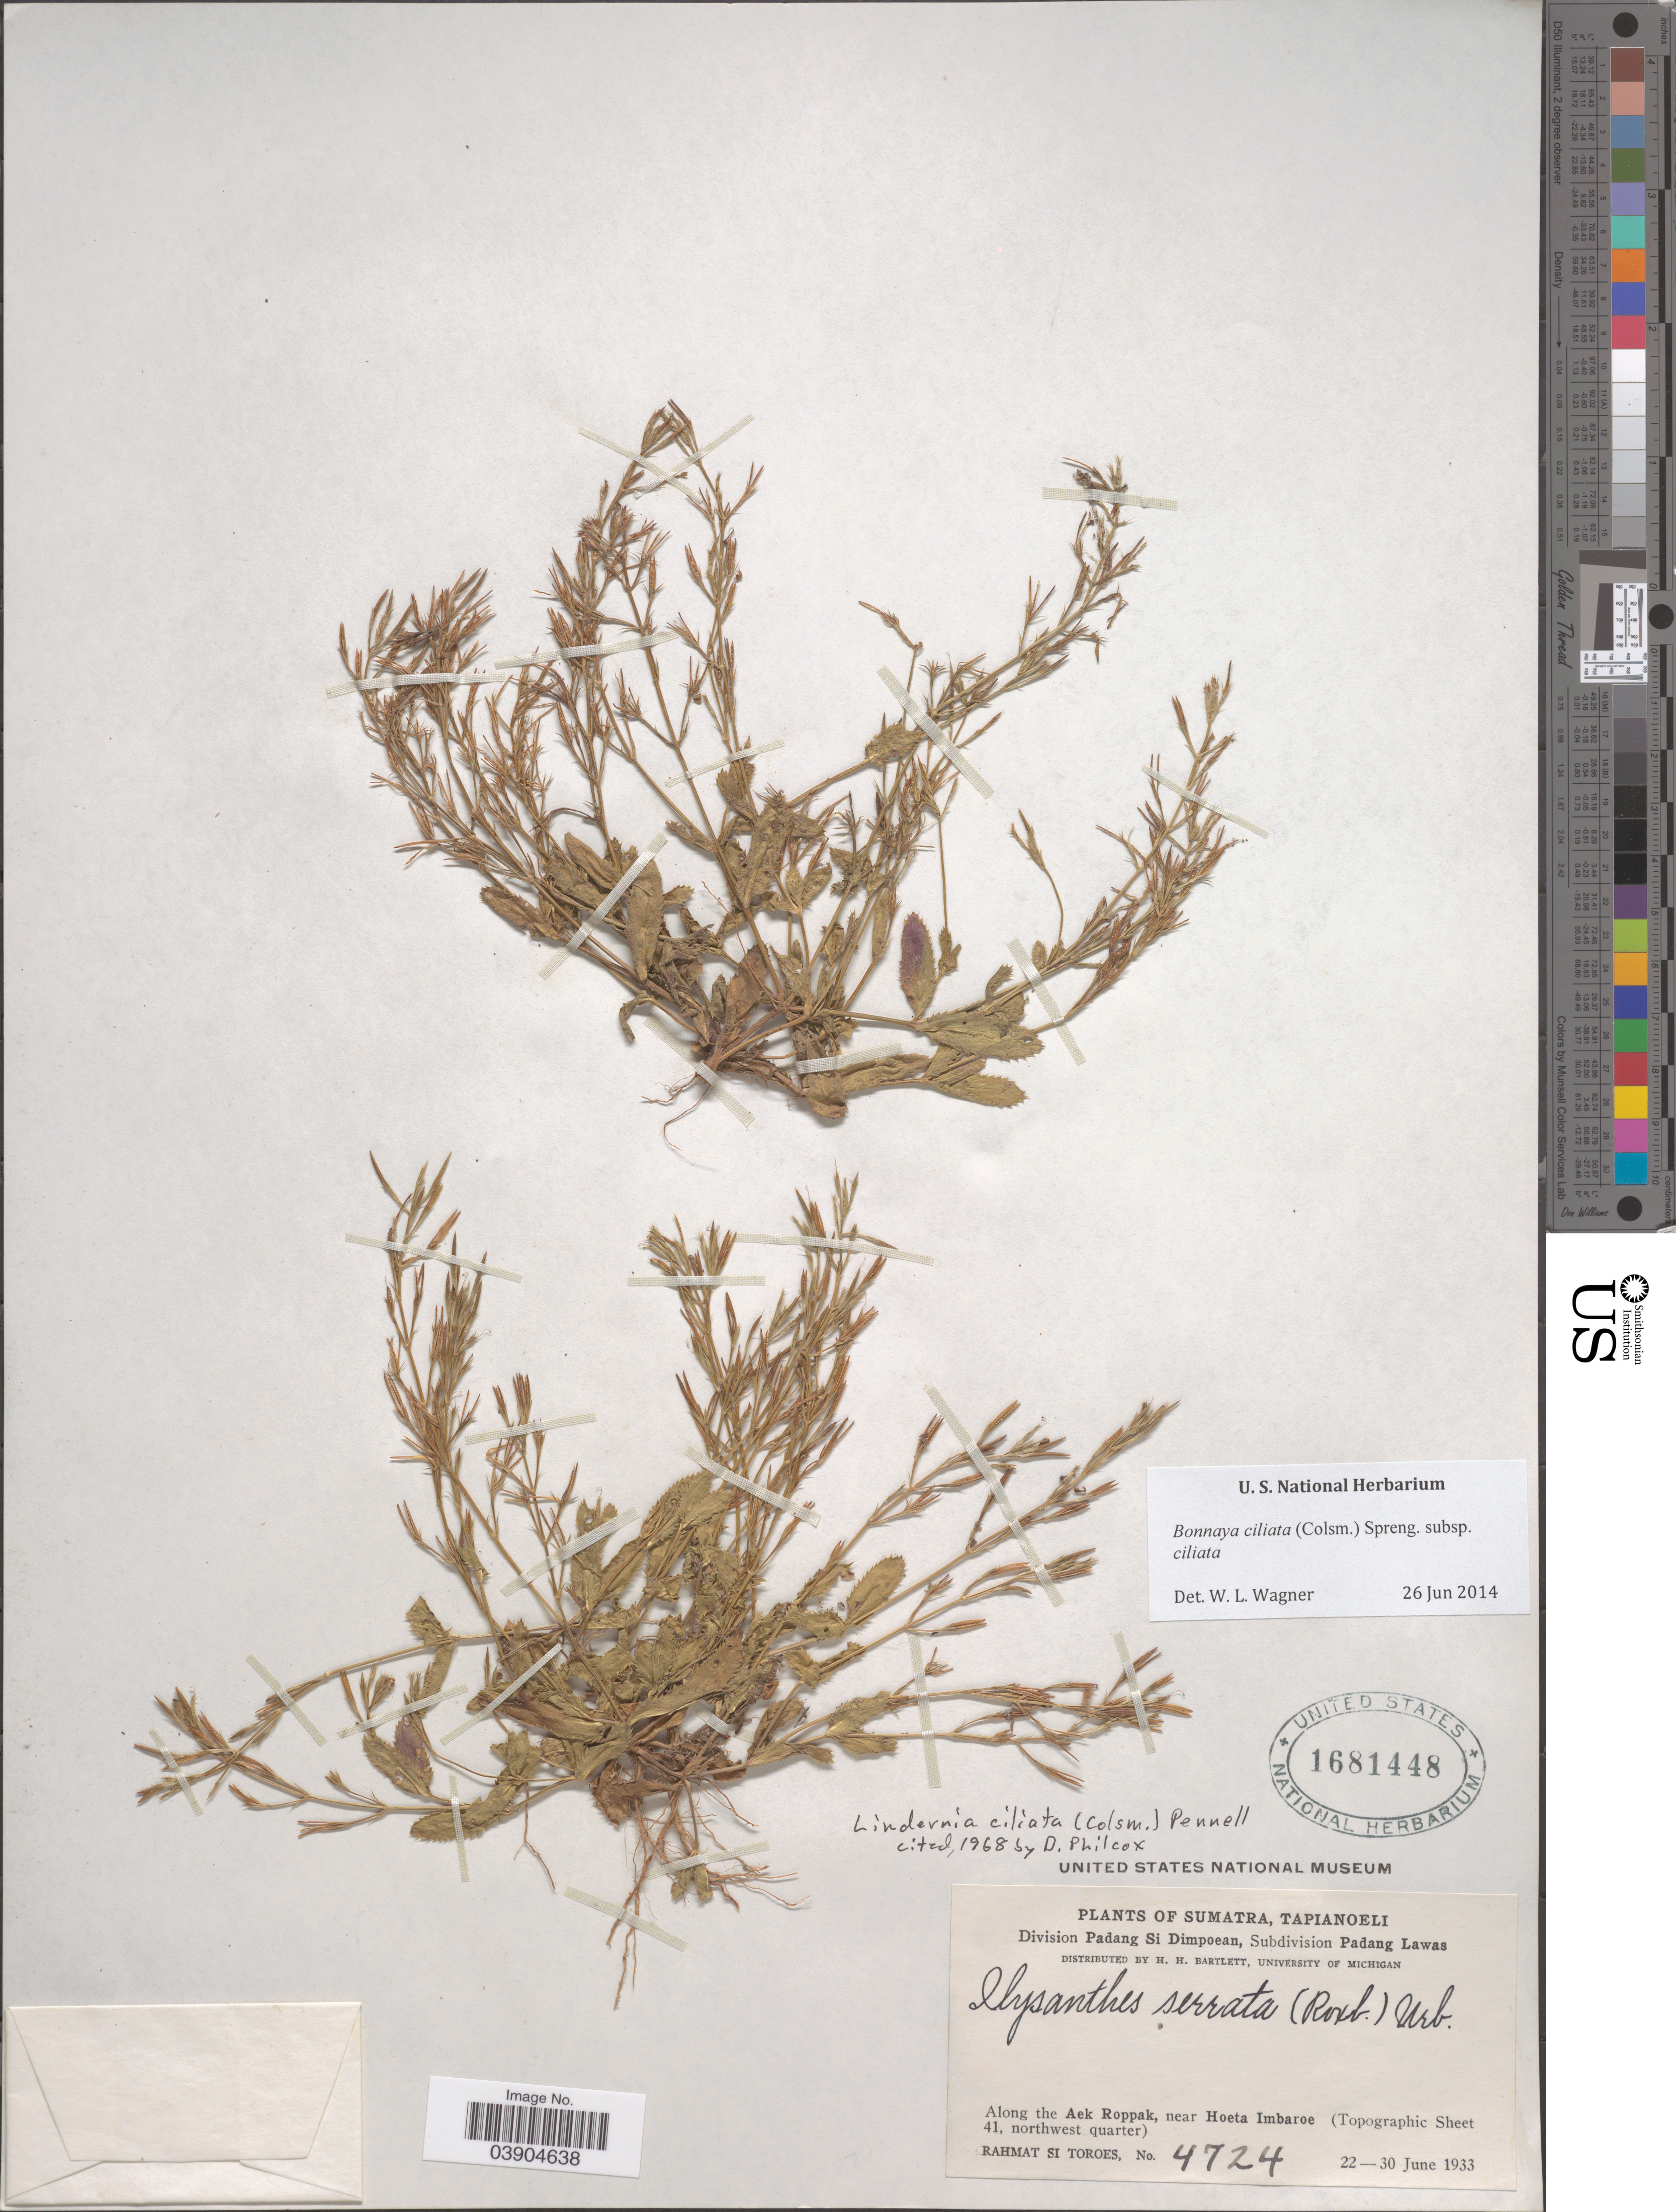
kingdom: Plantae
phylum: Tracheophyta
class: Magnoliopsida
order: Lamiales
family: Linderniaceae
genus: Lindernia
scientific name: Lindernia ciliata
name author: (Colsm.) Pennell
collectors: Rahmat Si Boeea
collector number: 4724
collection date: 1933-06-22/1933-06-30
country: Indonesia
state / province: Sumatra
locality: Tapianoeli. Division Padang Si Dimpoean, Subdivision Padang Lawas. Along the Aek Roppak, near Hoeta Imbaroe (Topographic Sheet 41, northwest quarter).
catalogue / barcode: US 1681448